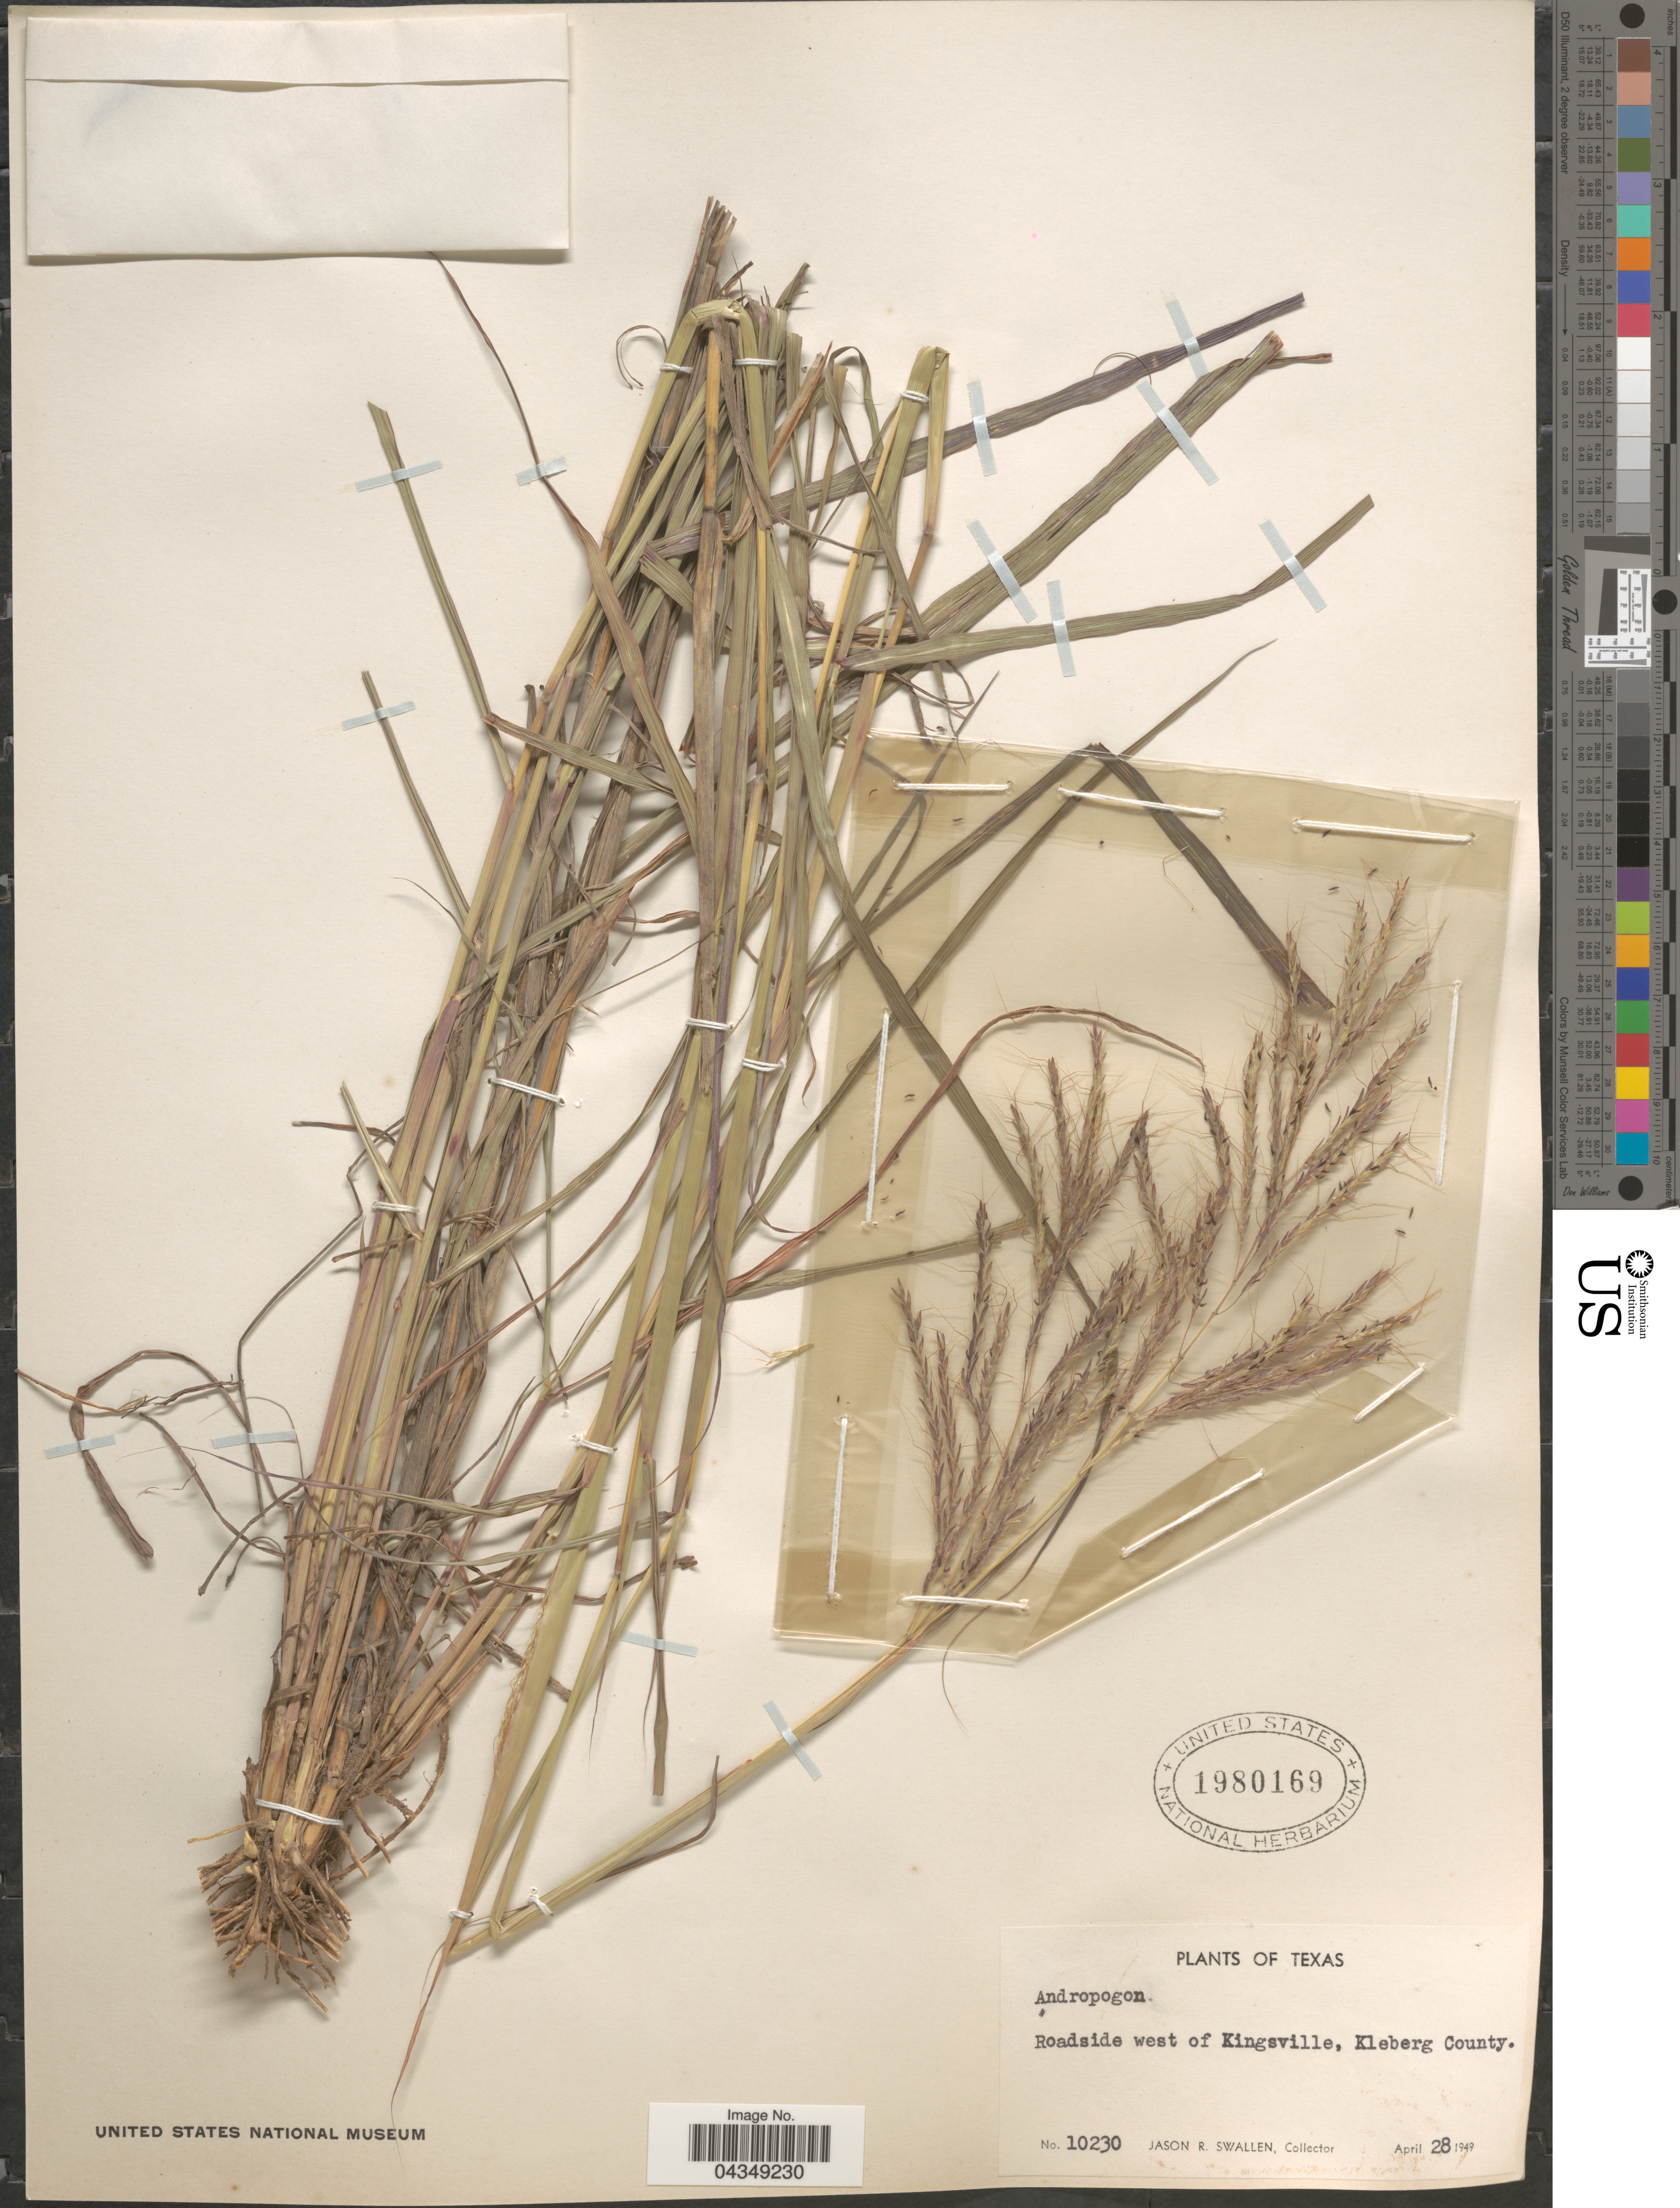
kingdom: Plantae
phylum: Tracheophyta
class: Liliopsida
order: Poales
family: Poaceae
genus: Bothriochloa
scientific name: Bothriochloa bladhii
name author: (Retz.) S.T. Blake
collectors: J. R. Swallen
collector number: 10230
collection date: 1949-04-28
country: United States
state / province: Texas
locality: Roadside west of Kingsville, Kleberg County.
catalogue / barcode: US 1980169